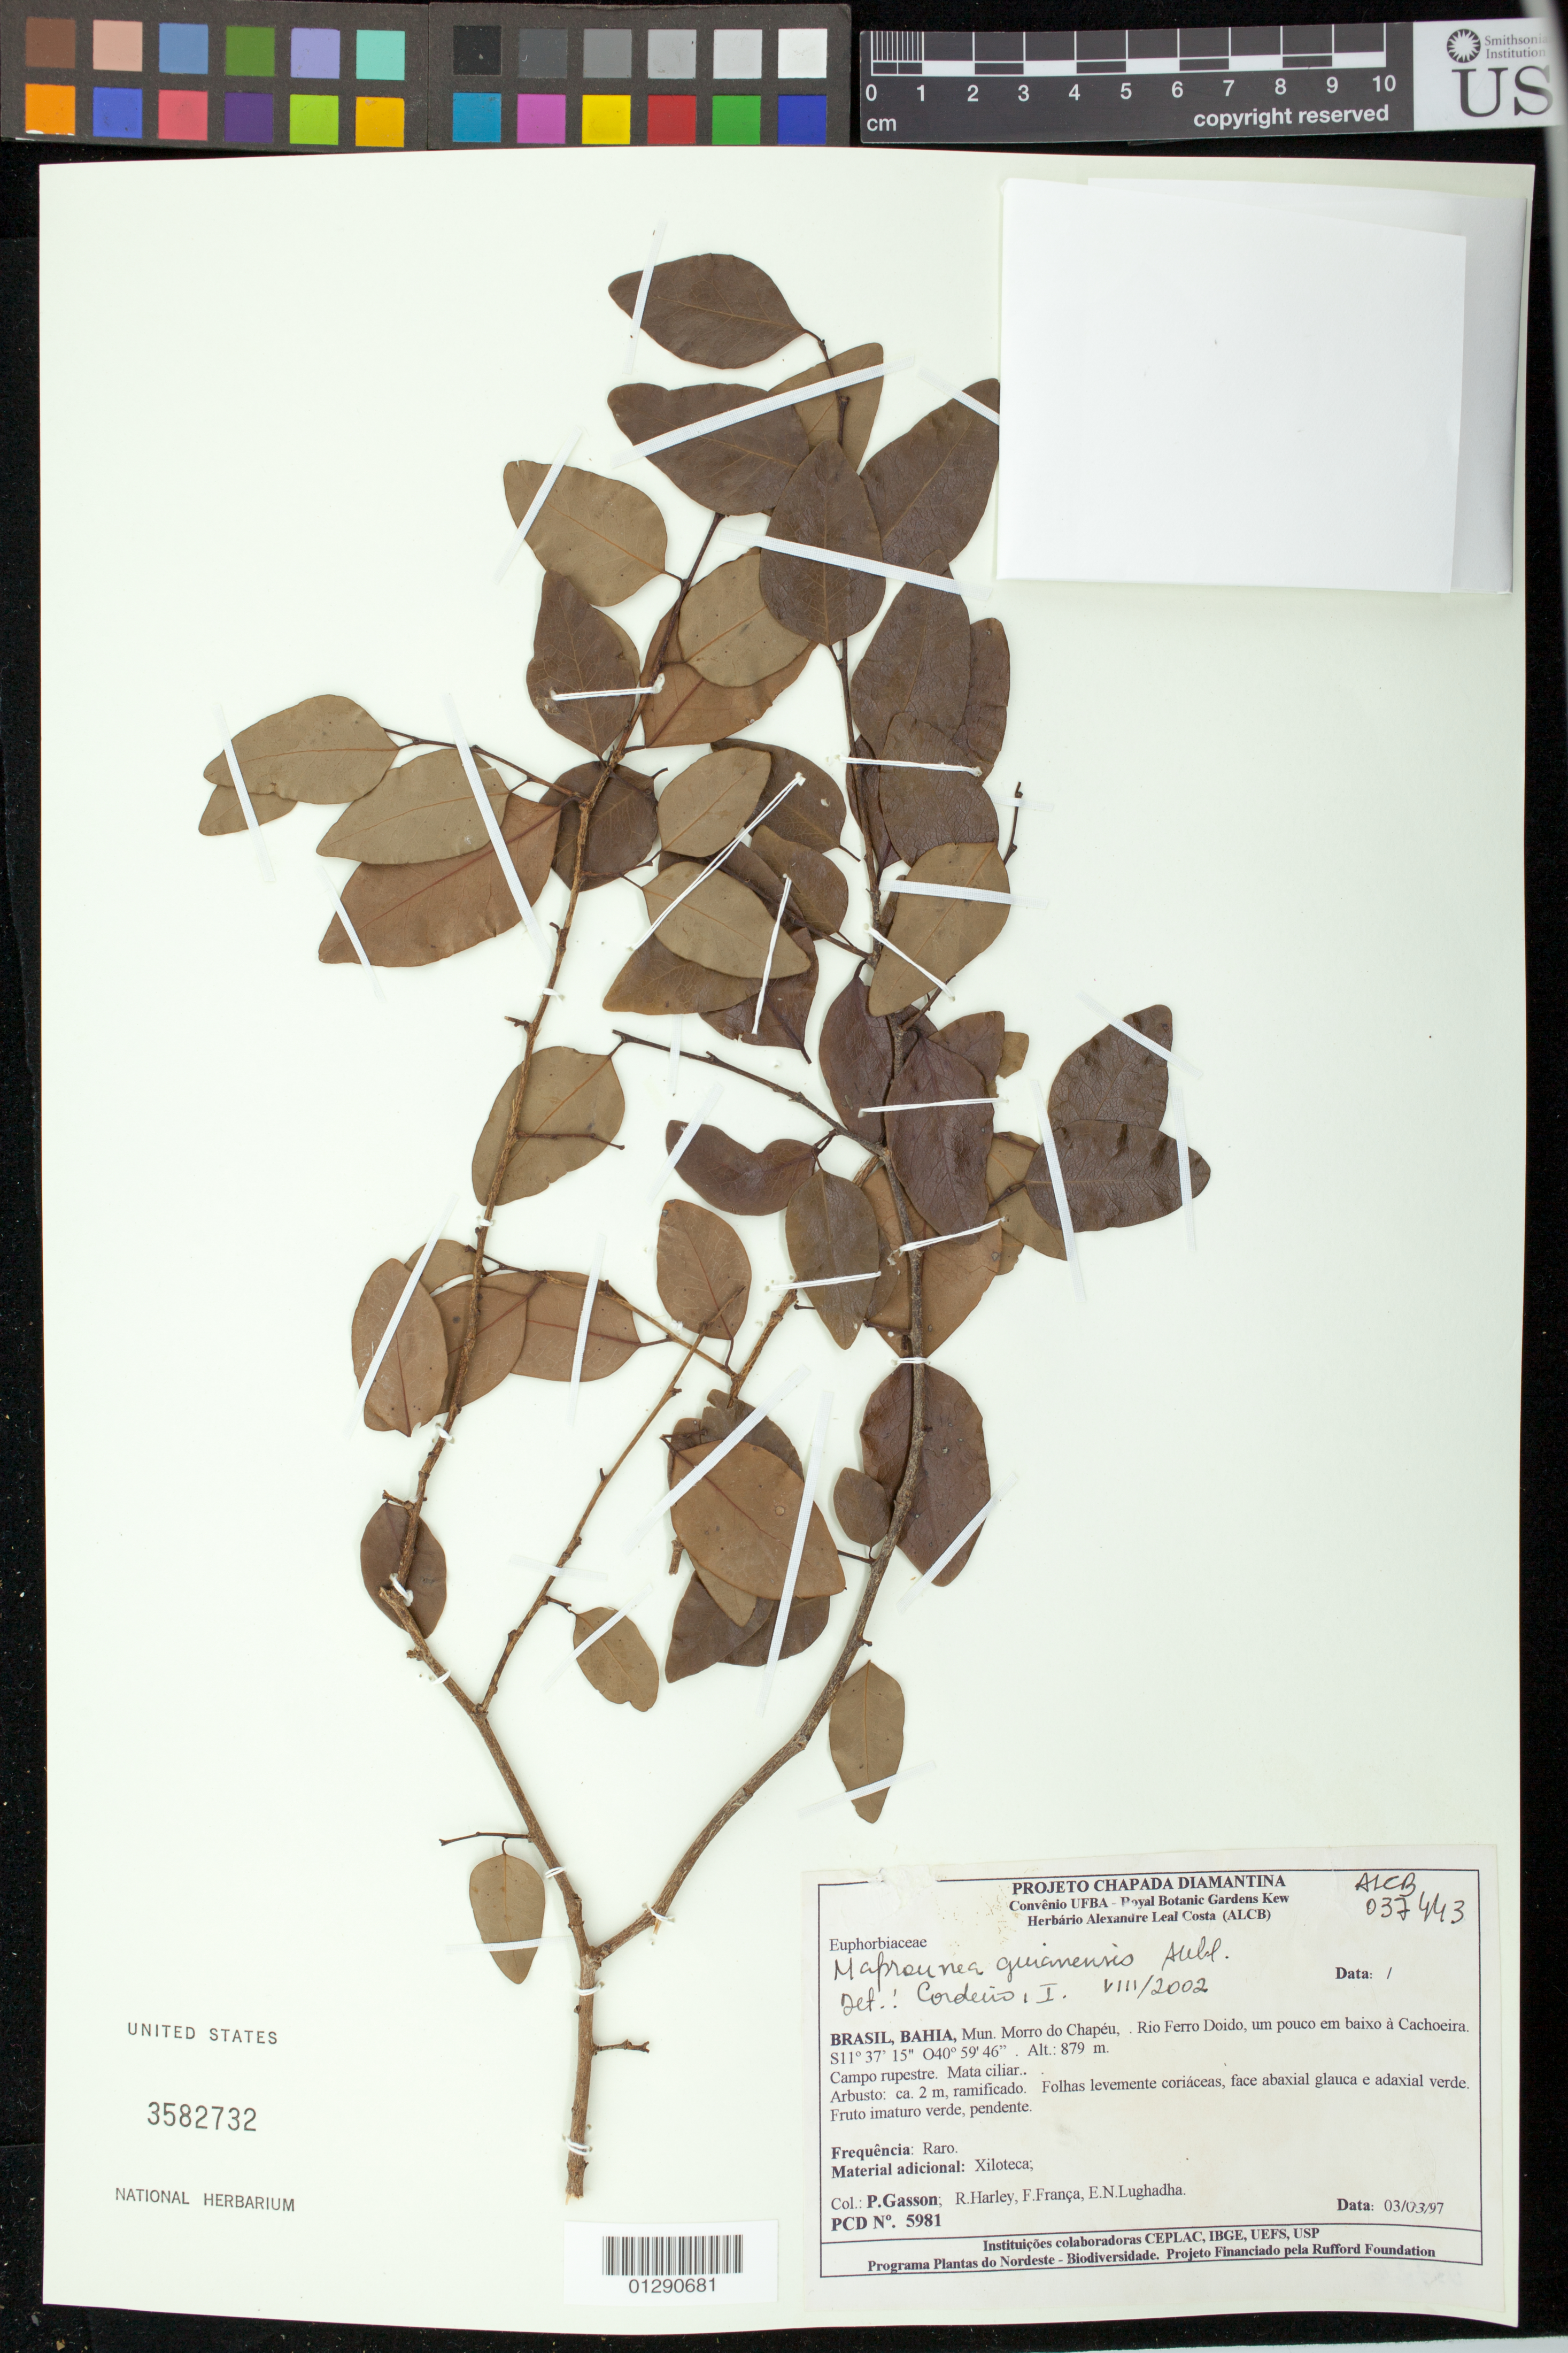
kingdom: Plantae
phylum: Tracheophyta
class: Magnoliopsida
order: Malpighiales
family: Euphorbiaceae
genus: Maprounea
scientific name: Maprounea guianensis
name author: Aubl.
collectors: P. Gasson, R. M. Harley, F. França & E. Nic Lughadha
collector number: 5981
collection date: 1997-03-03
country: Brazil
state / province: Bahia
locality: Rio Ferro Doido, um pouco em baixo a Cachoeira. Morro do Chapeu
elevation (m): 879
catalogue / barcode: US 3582732